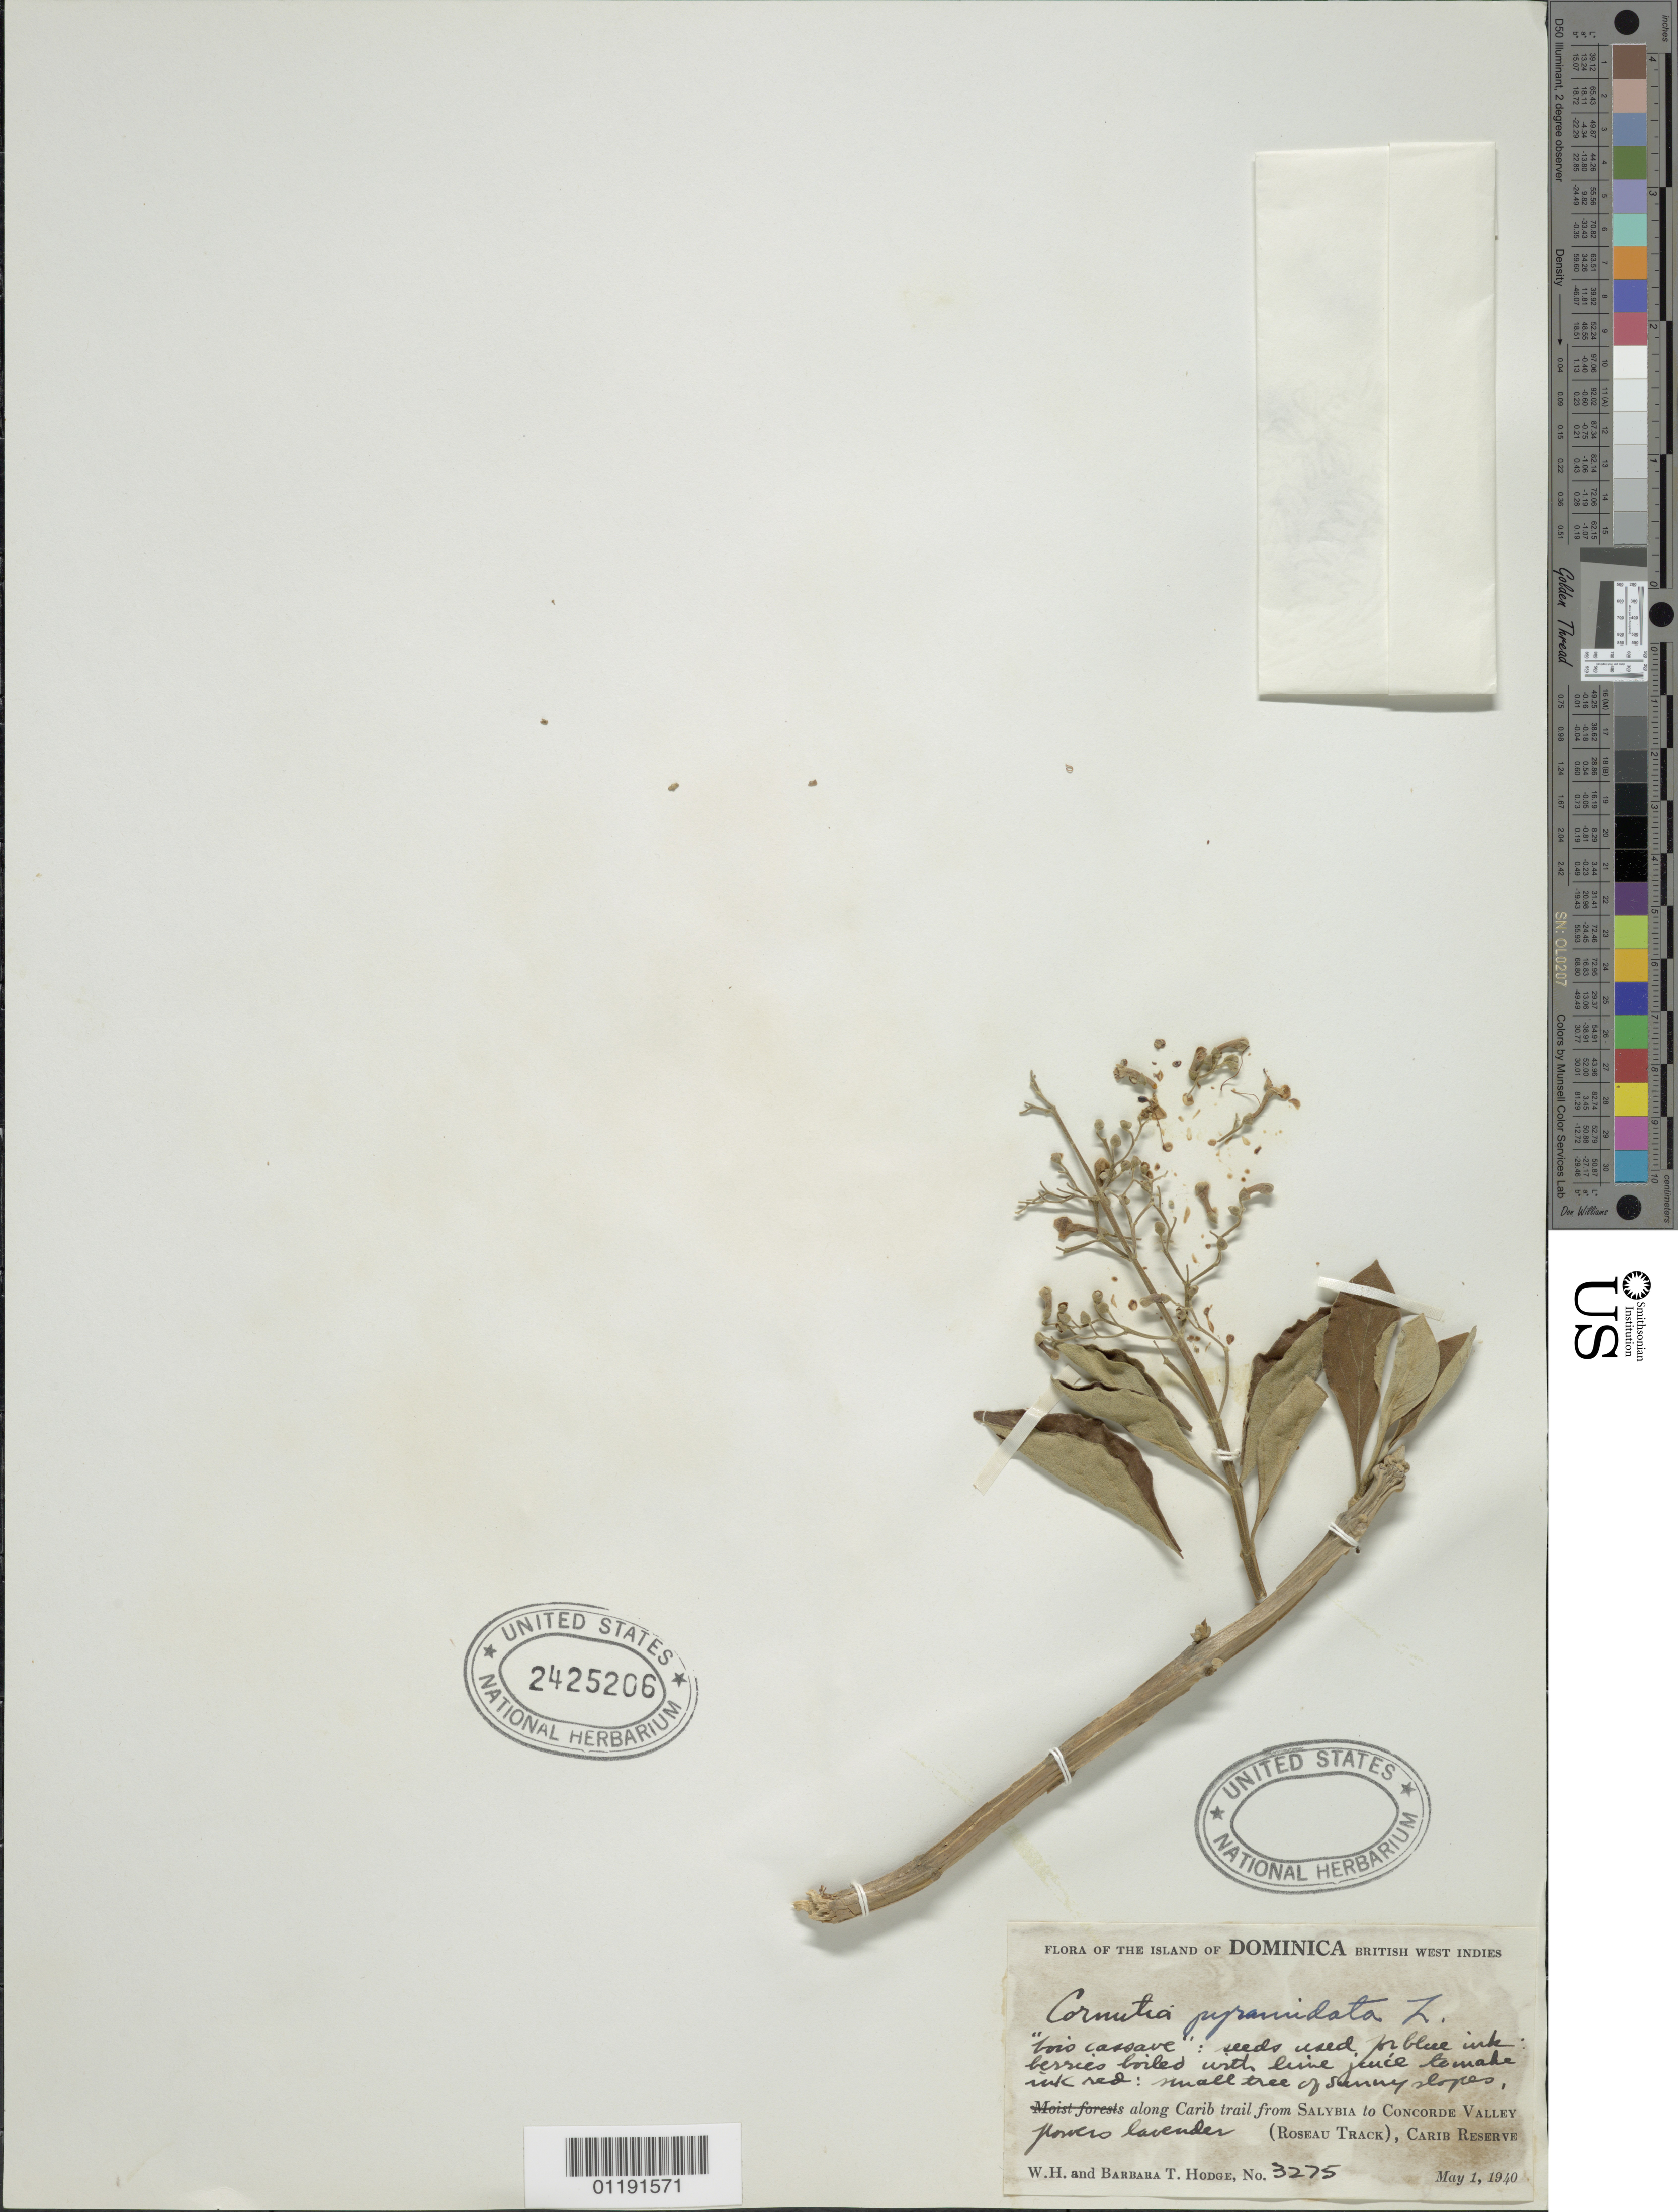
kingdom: Plantae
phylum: Tracheophyta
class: Magnoliopsida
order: Lamiales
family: Lamiaceae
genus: Cornutia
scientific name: Cornutia pyramidata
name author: L.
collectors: W. Hodge & B. Hodge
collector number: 3275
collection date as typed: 01 May 1940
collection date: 1940-05-01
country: Dominica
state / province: St. David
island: Dominica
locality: Moist forest along Carib trail from Salybia to Concorde Valley (Roseau Track), Carib Reserve.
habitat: Reserve, along trail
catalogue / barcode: US 2425206